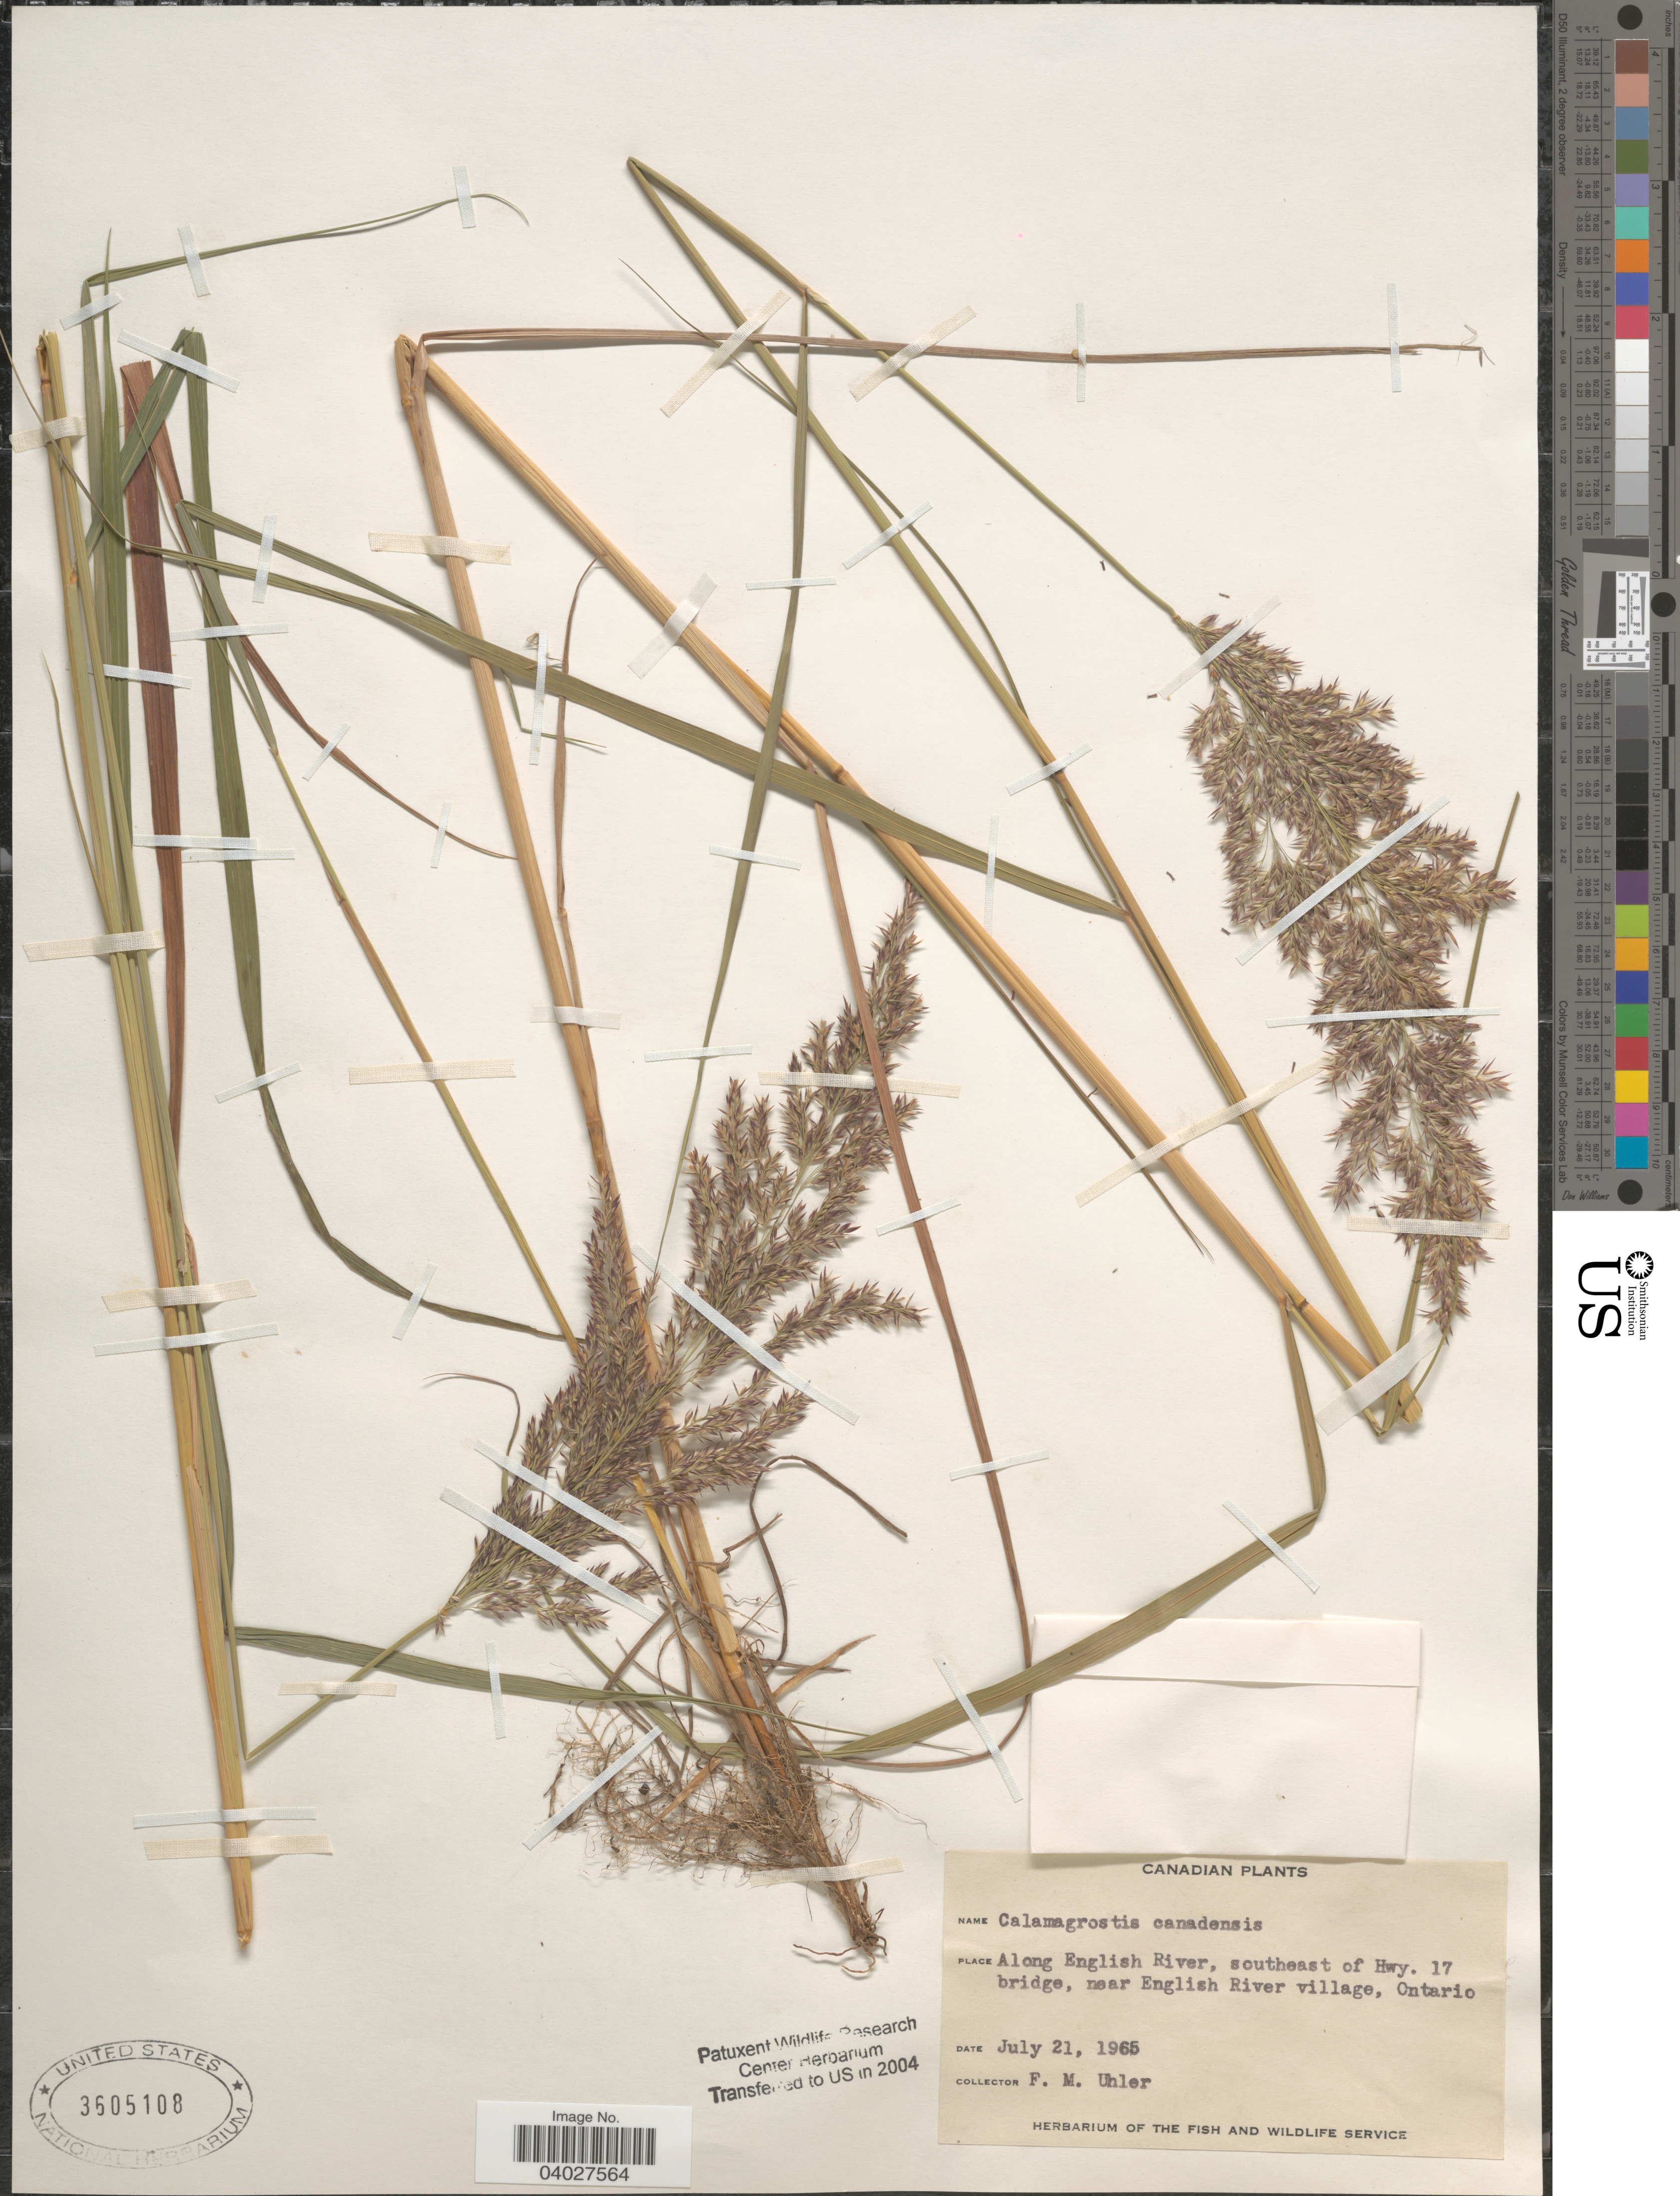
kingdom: Plantae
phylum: Tracheophyta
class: Liliopsida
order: Poales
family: Poaceae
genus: Calamagrostis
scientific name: Calamagrostis canadensis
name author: (Michx.) P. Beauv.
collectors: F. M. Uhler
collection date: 1965-07-21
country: Canada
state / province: Ontario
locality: Along English River, southeast of Hwy. 17 bridge, near English River village.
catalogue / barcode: US 3605108